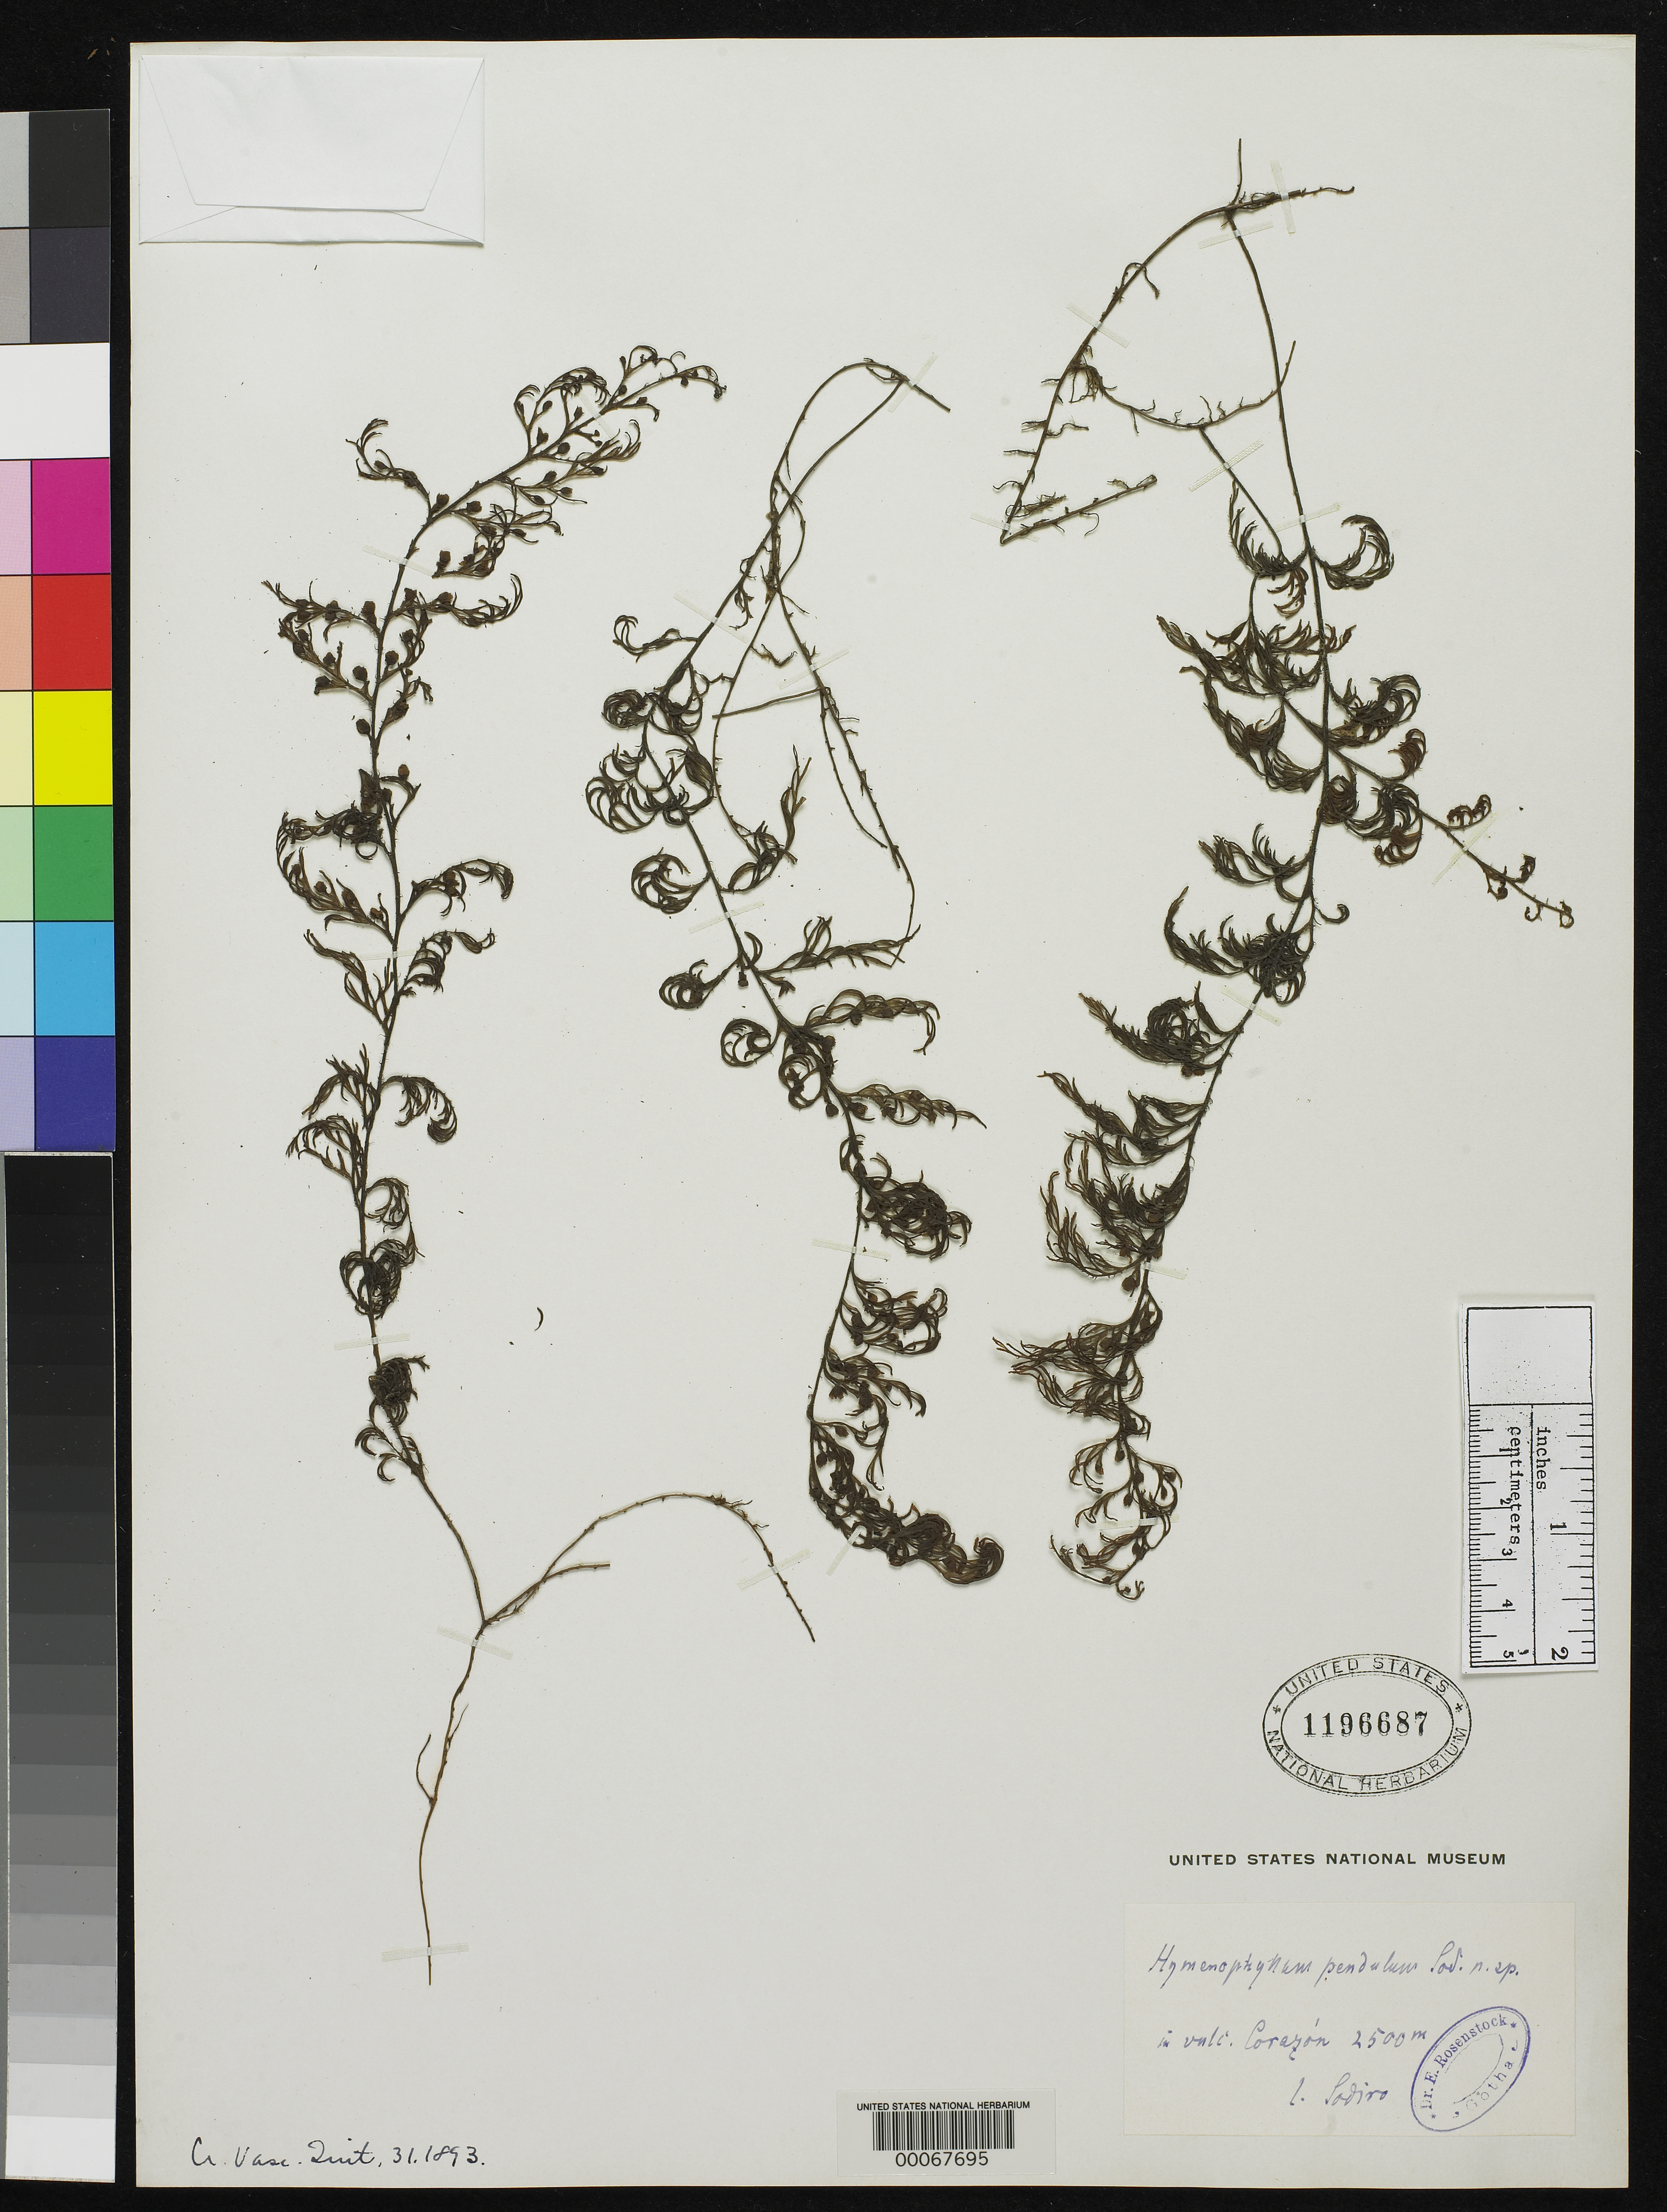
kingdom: Plantae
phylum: Tracheophyta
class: Polypodiopsida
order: Hymenophyllales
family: Hymenophyllaceae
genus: Hymenophyllum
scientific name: Hymenophyllum pendulum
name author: Sodiro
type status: Type Collection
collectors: L. Sodiro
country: Ecuador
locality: Corazon.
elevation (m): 2500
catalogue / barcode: US 1196687